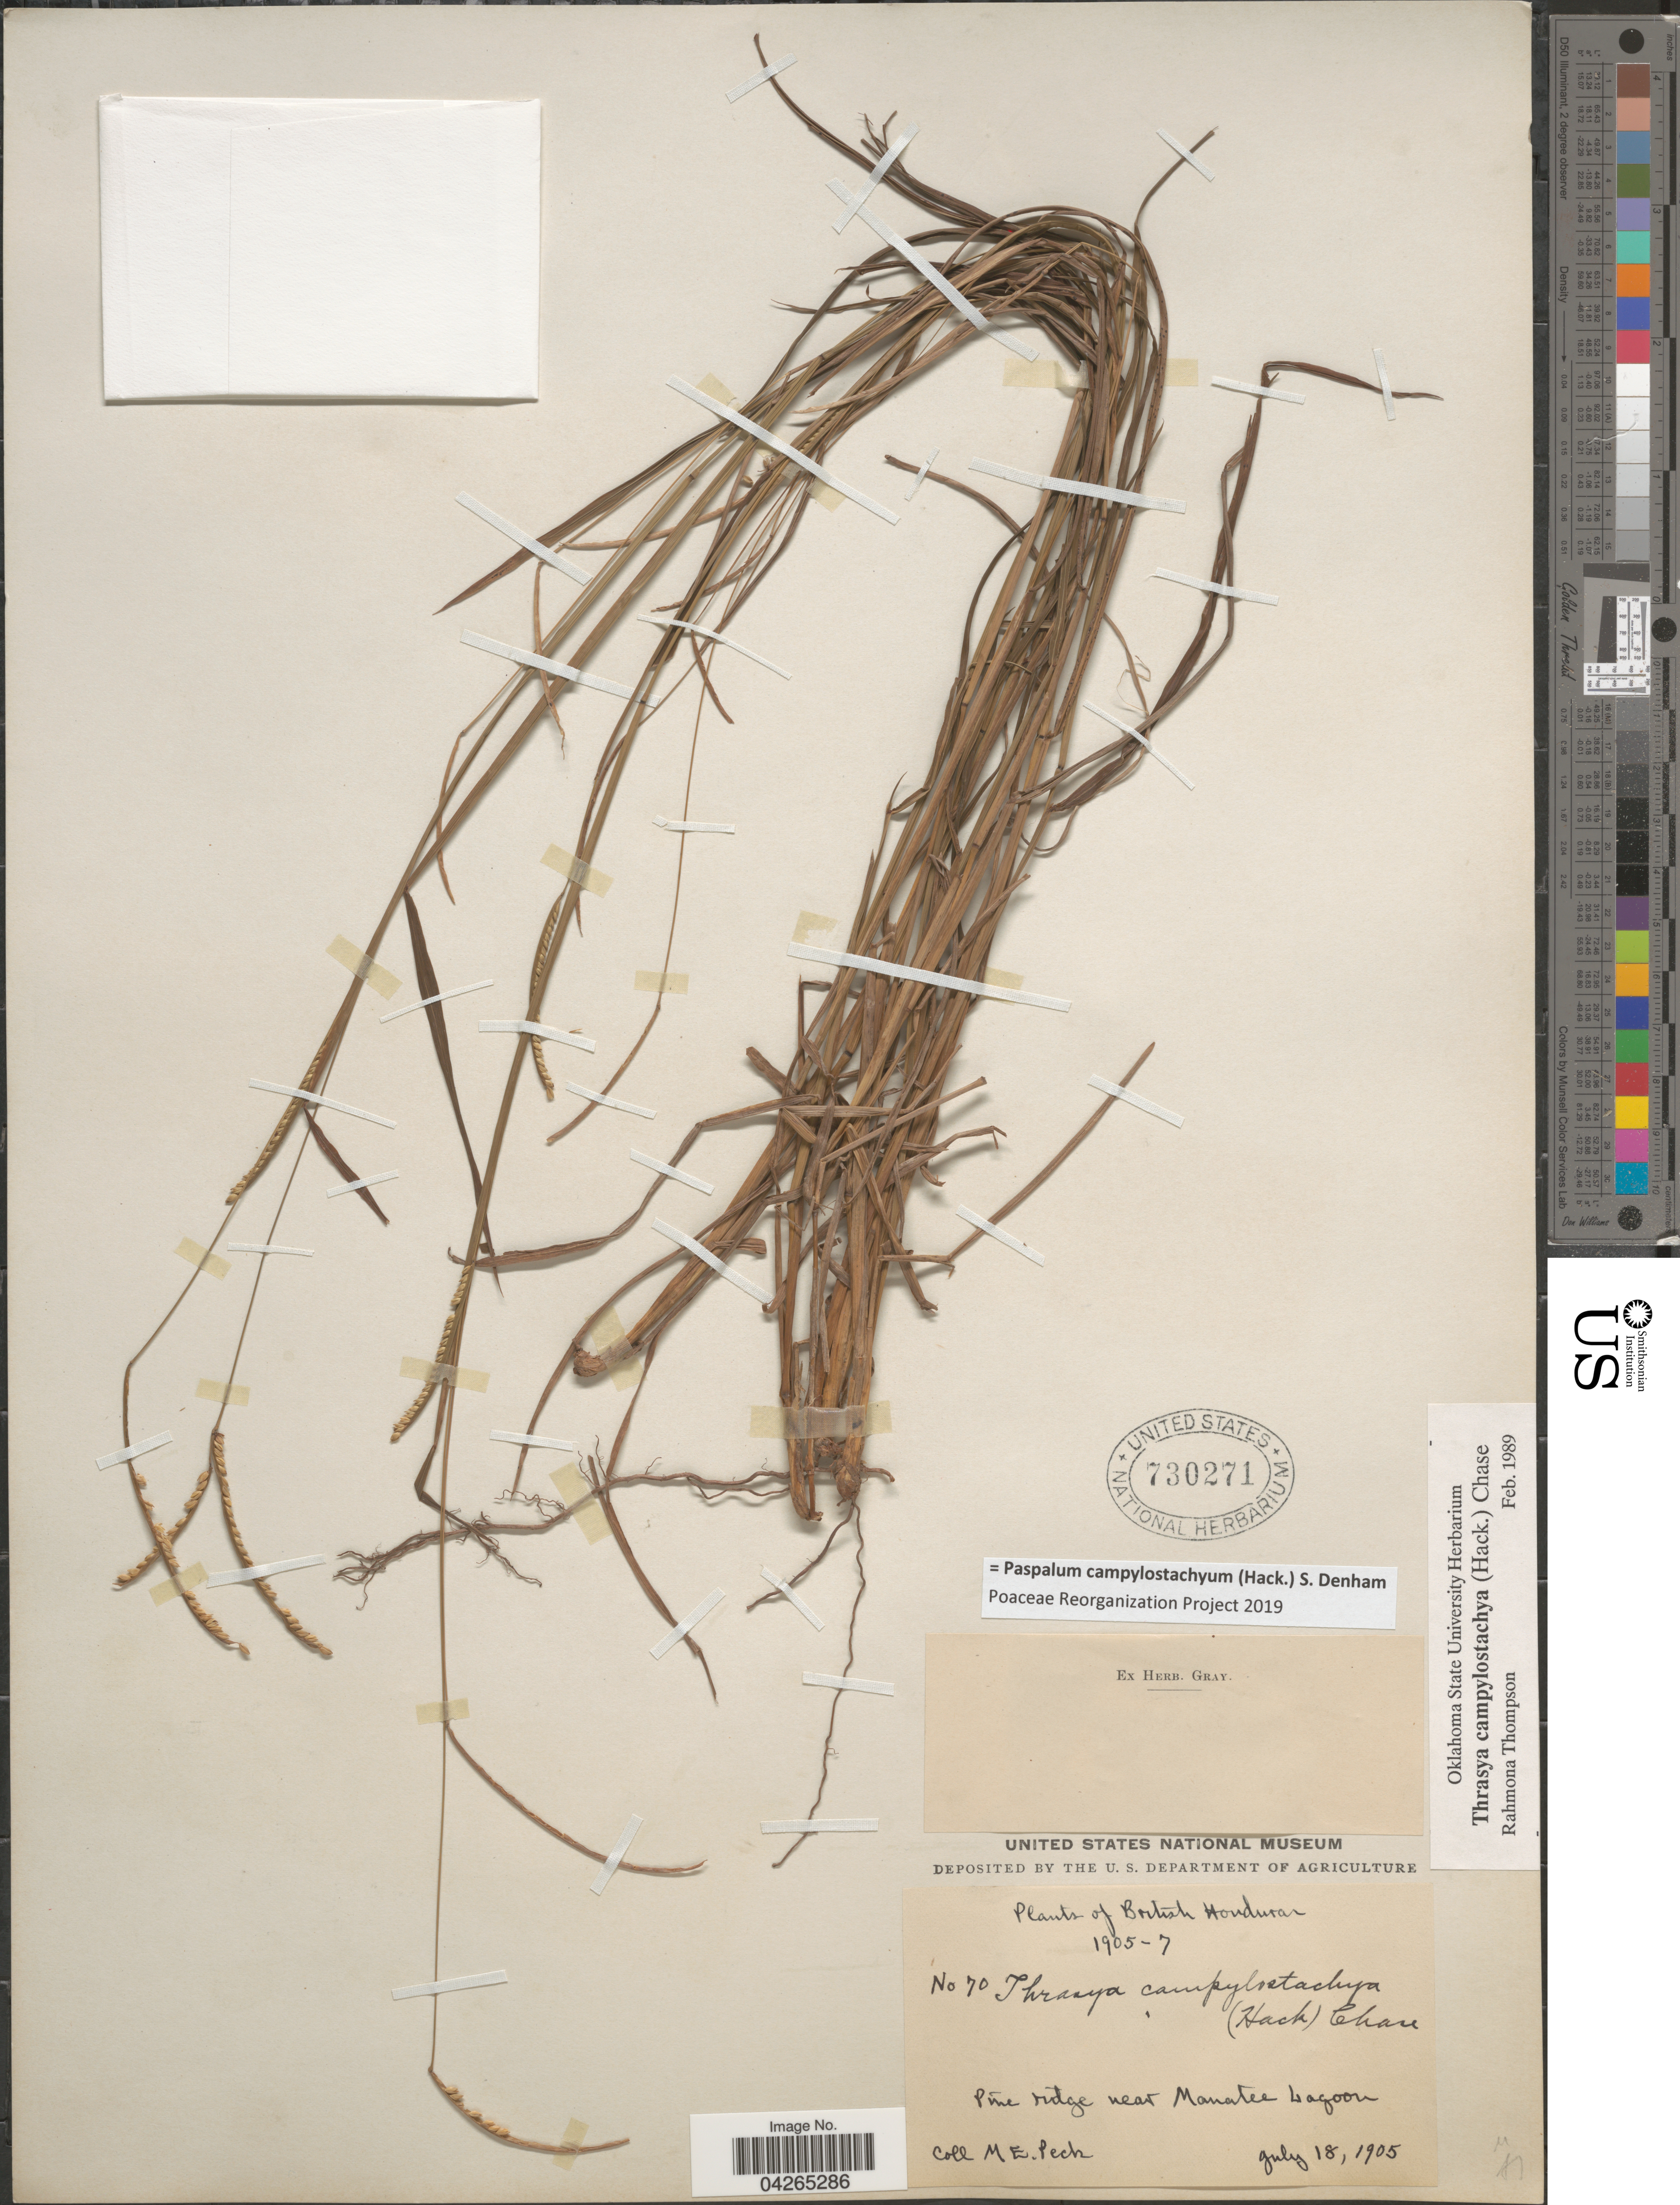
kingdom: Plantae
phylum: Tracheophyta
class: Liliopsida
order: Poales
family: Poaceae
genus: Paspalum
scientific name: Paspalum campylostachyum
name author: (Hack.) S. Denham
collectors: M. E. Peck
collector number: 70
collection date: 1905-07-18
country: Belize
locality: British Honduras. Pine ridge near Manatee Lagoon.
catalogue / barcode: US 730271